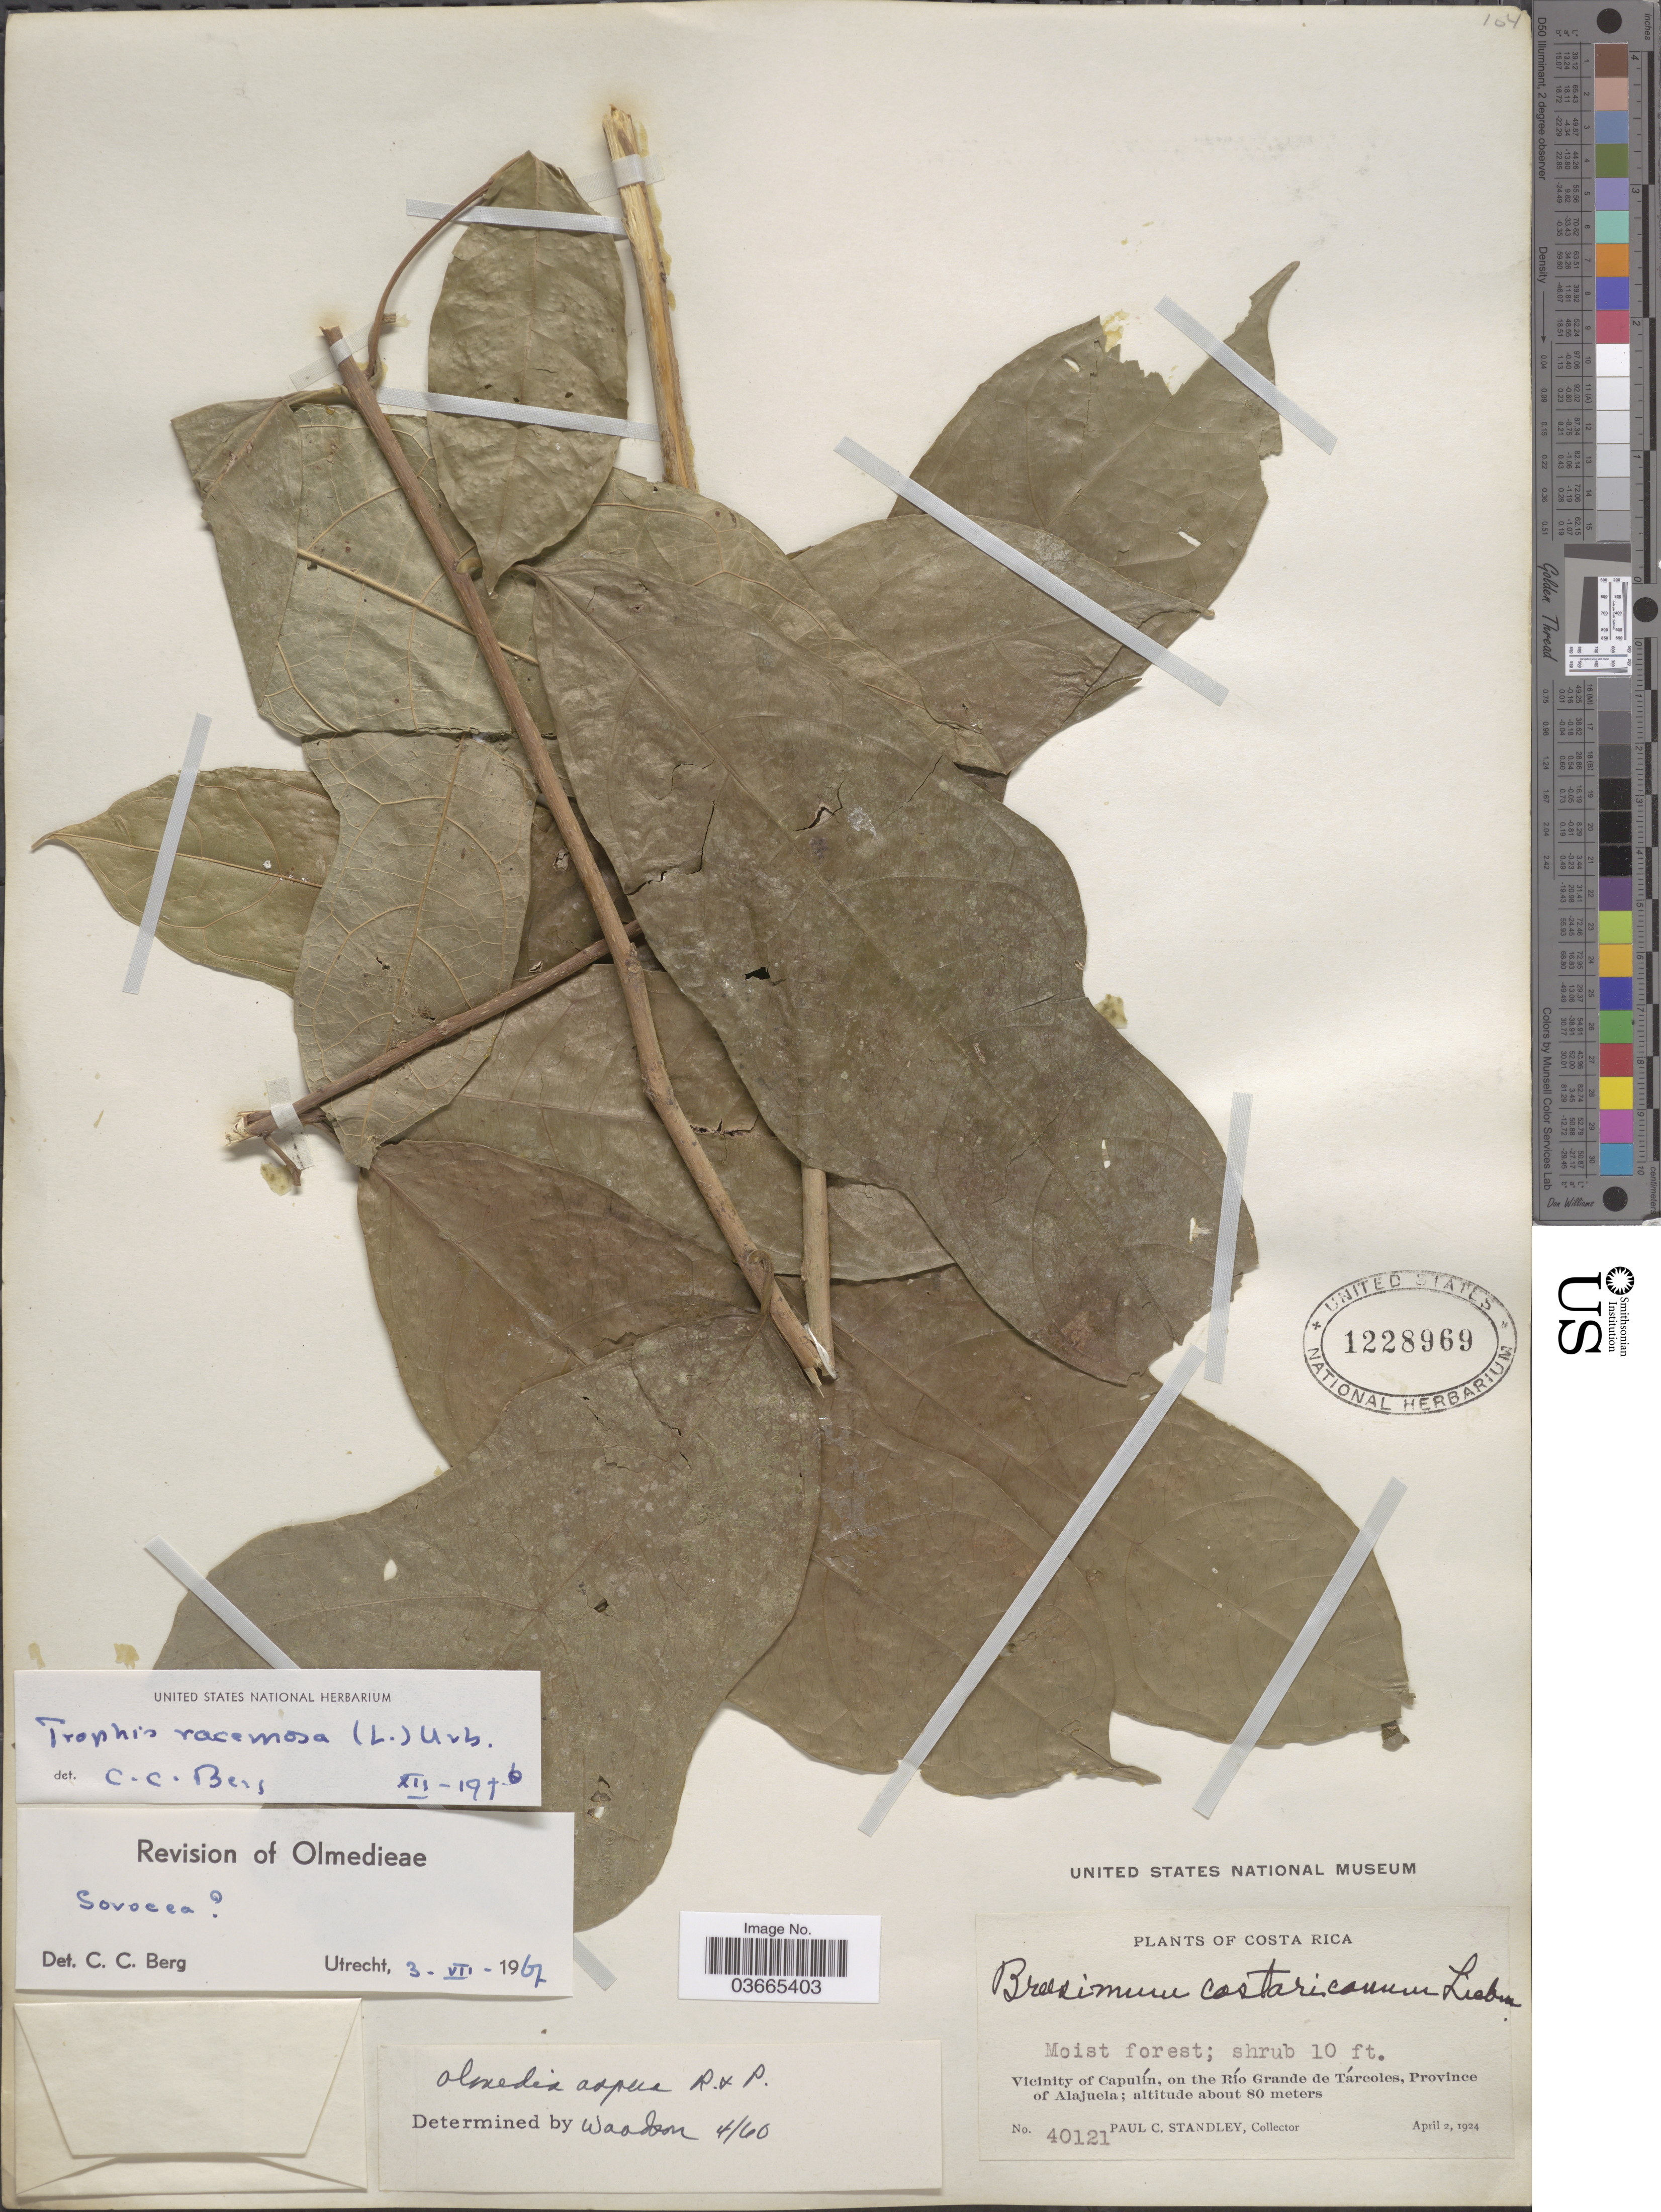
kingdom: Plantae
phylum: Tracheophyta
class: Magnoliopsida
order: Rosales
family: Moraceae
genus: Trophis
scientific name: Trophis racemosa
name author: (L.) Urb.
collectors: P. C. Standley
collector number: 40121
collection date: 1924-04-02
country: Costa Rica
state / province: Alajuela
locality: Vicinity of Capulín, on the Río Grande de Tárcoles.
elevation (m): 80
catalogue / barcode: US 1228969